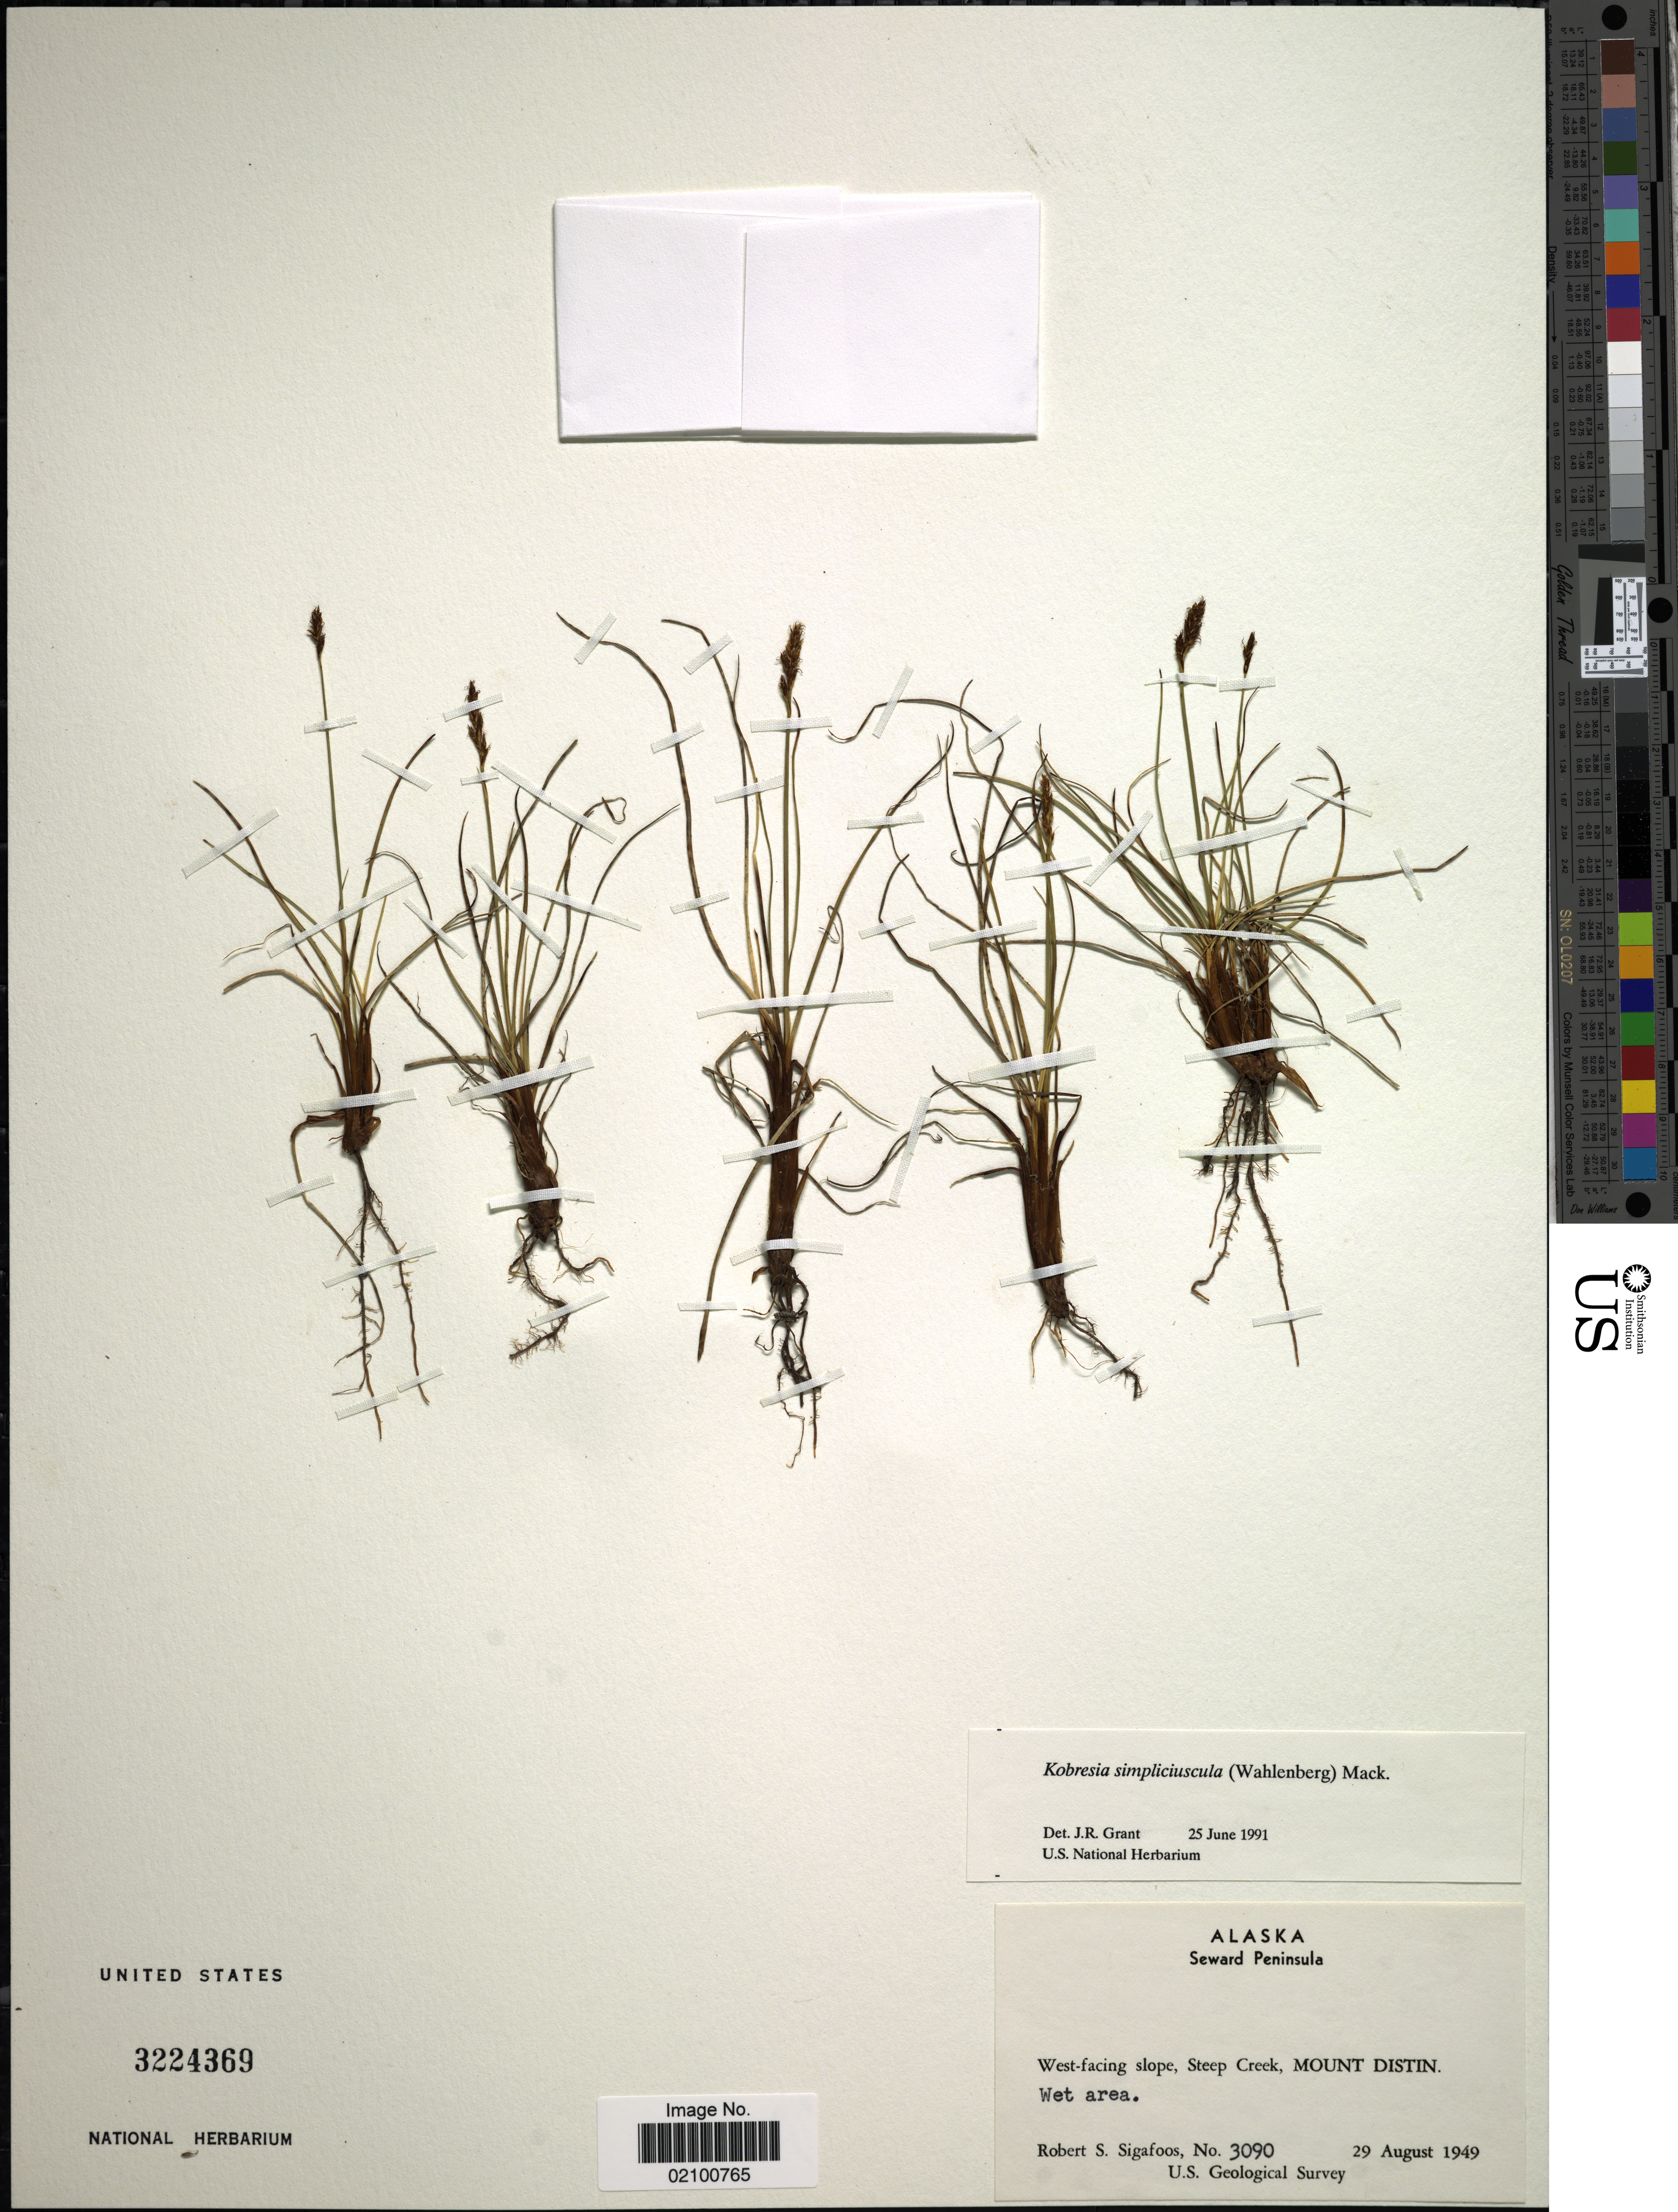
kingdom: Plantae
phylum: Tracheophyta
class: Liliopsida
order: Poales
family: Cyperaceae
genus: Carex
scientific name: Carex simpliciuscula subsp. simpliciuscula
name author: Wahlenb.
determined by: Strong, M. T., (US), Smithsonian Institution - National Museum of Natural History (UNITED STATES)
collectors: R. Sigafoos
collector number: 3090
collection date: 1949-08-29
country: United States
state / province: Alaska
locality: Seward Peninsula, west-facing slope, Steep Creek, Mount Distin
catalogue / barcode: US 3224369